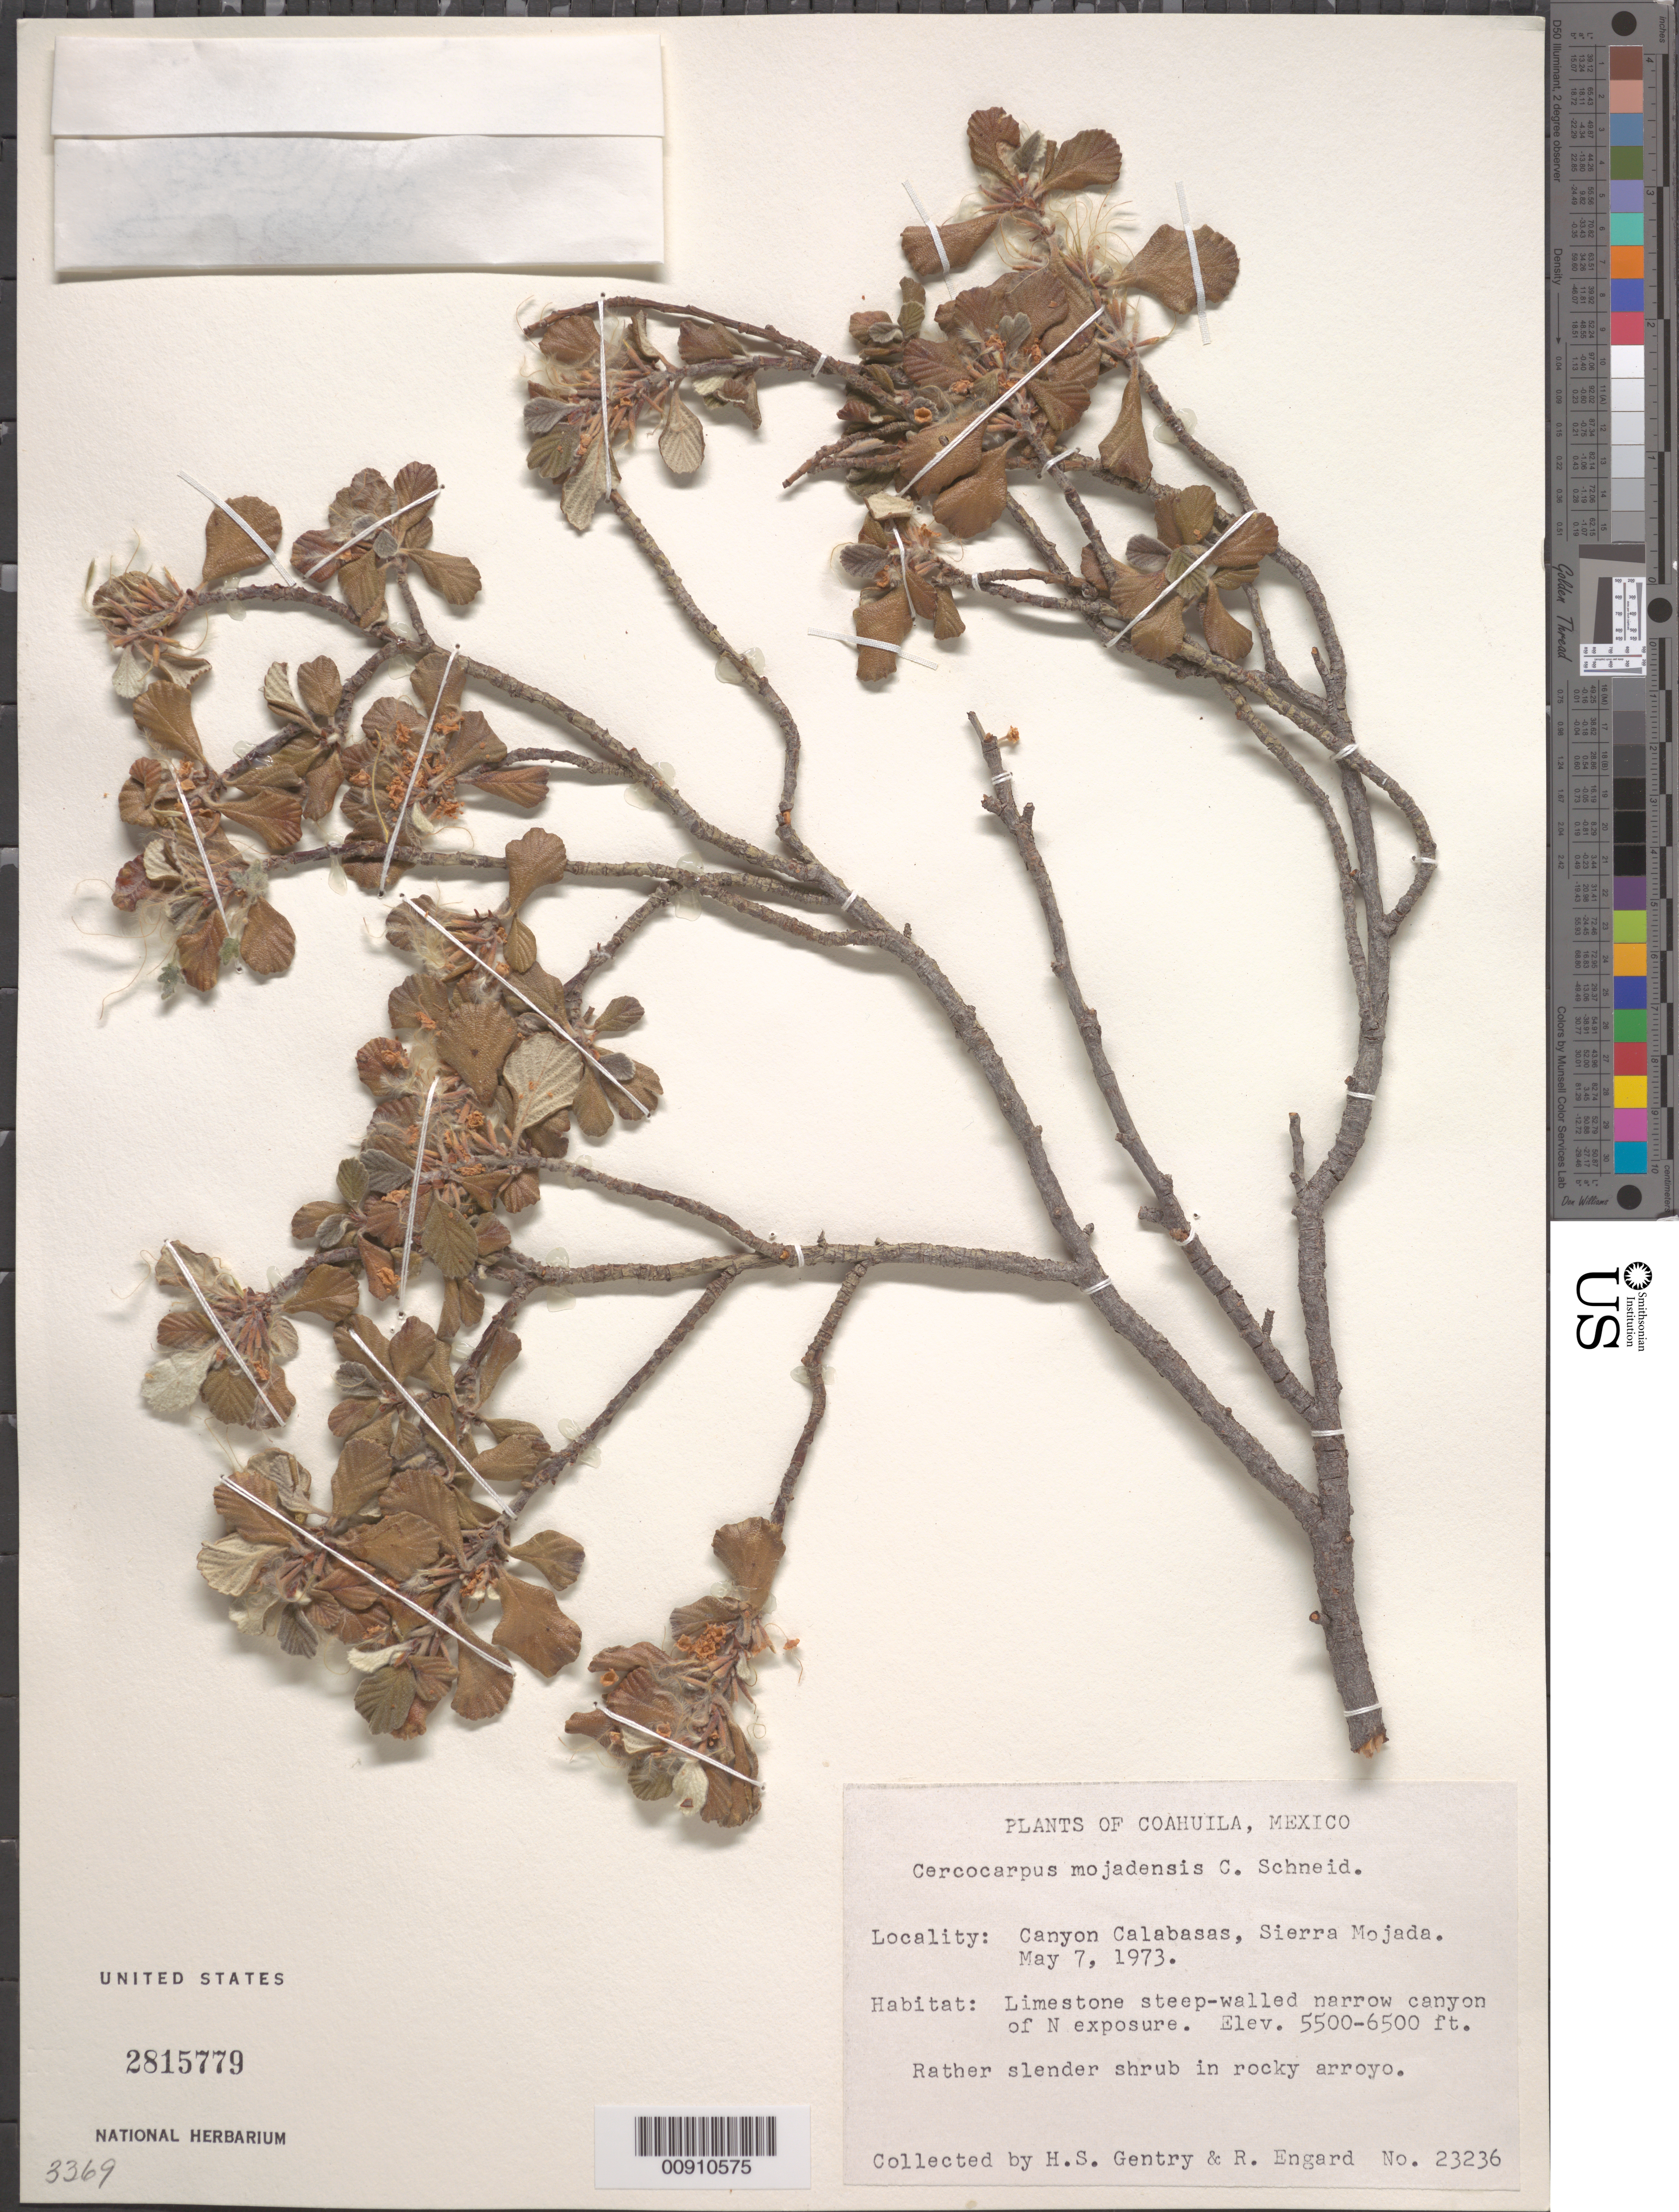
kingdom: Plantae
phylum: Tracheophyta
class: Magnoliopsida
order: Rosales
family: Rosaceae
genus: Cercocarpus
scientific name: Cercocarpus mojadensis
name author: C.K. Schneid.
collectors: H. S. Gentry & R. Engard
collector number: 23236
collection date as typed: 07 May 1973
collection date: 1973-05-07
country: Mexico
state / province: Coahuila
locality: Coahuila: Canyon Calabasas [sic], Sierra Mojada.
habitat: In rocky arroyo. Limestone steep-walled narrow canyon of N exposure.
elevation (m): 1676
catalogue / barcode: US 2815779